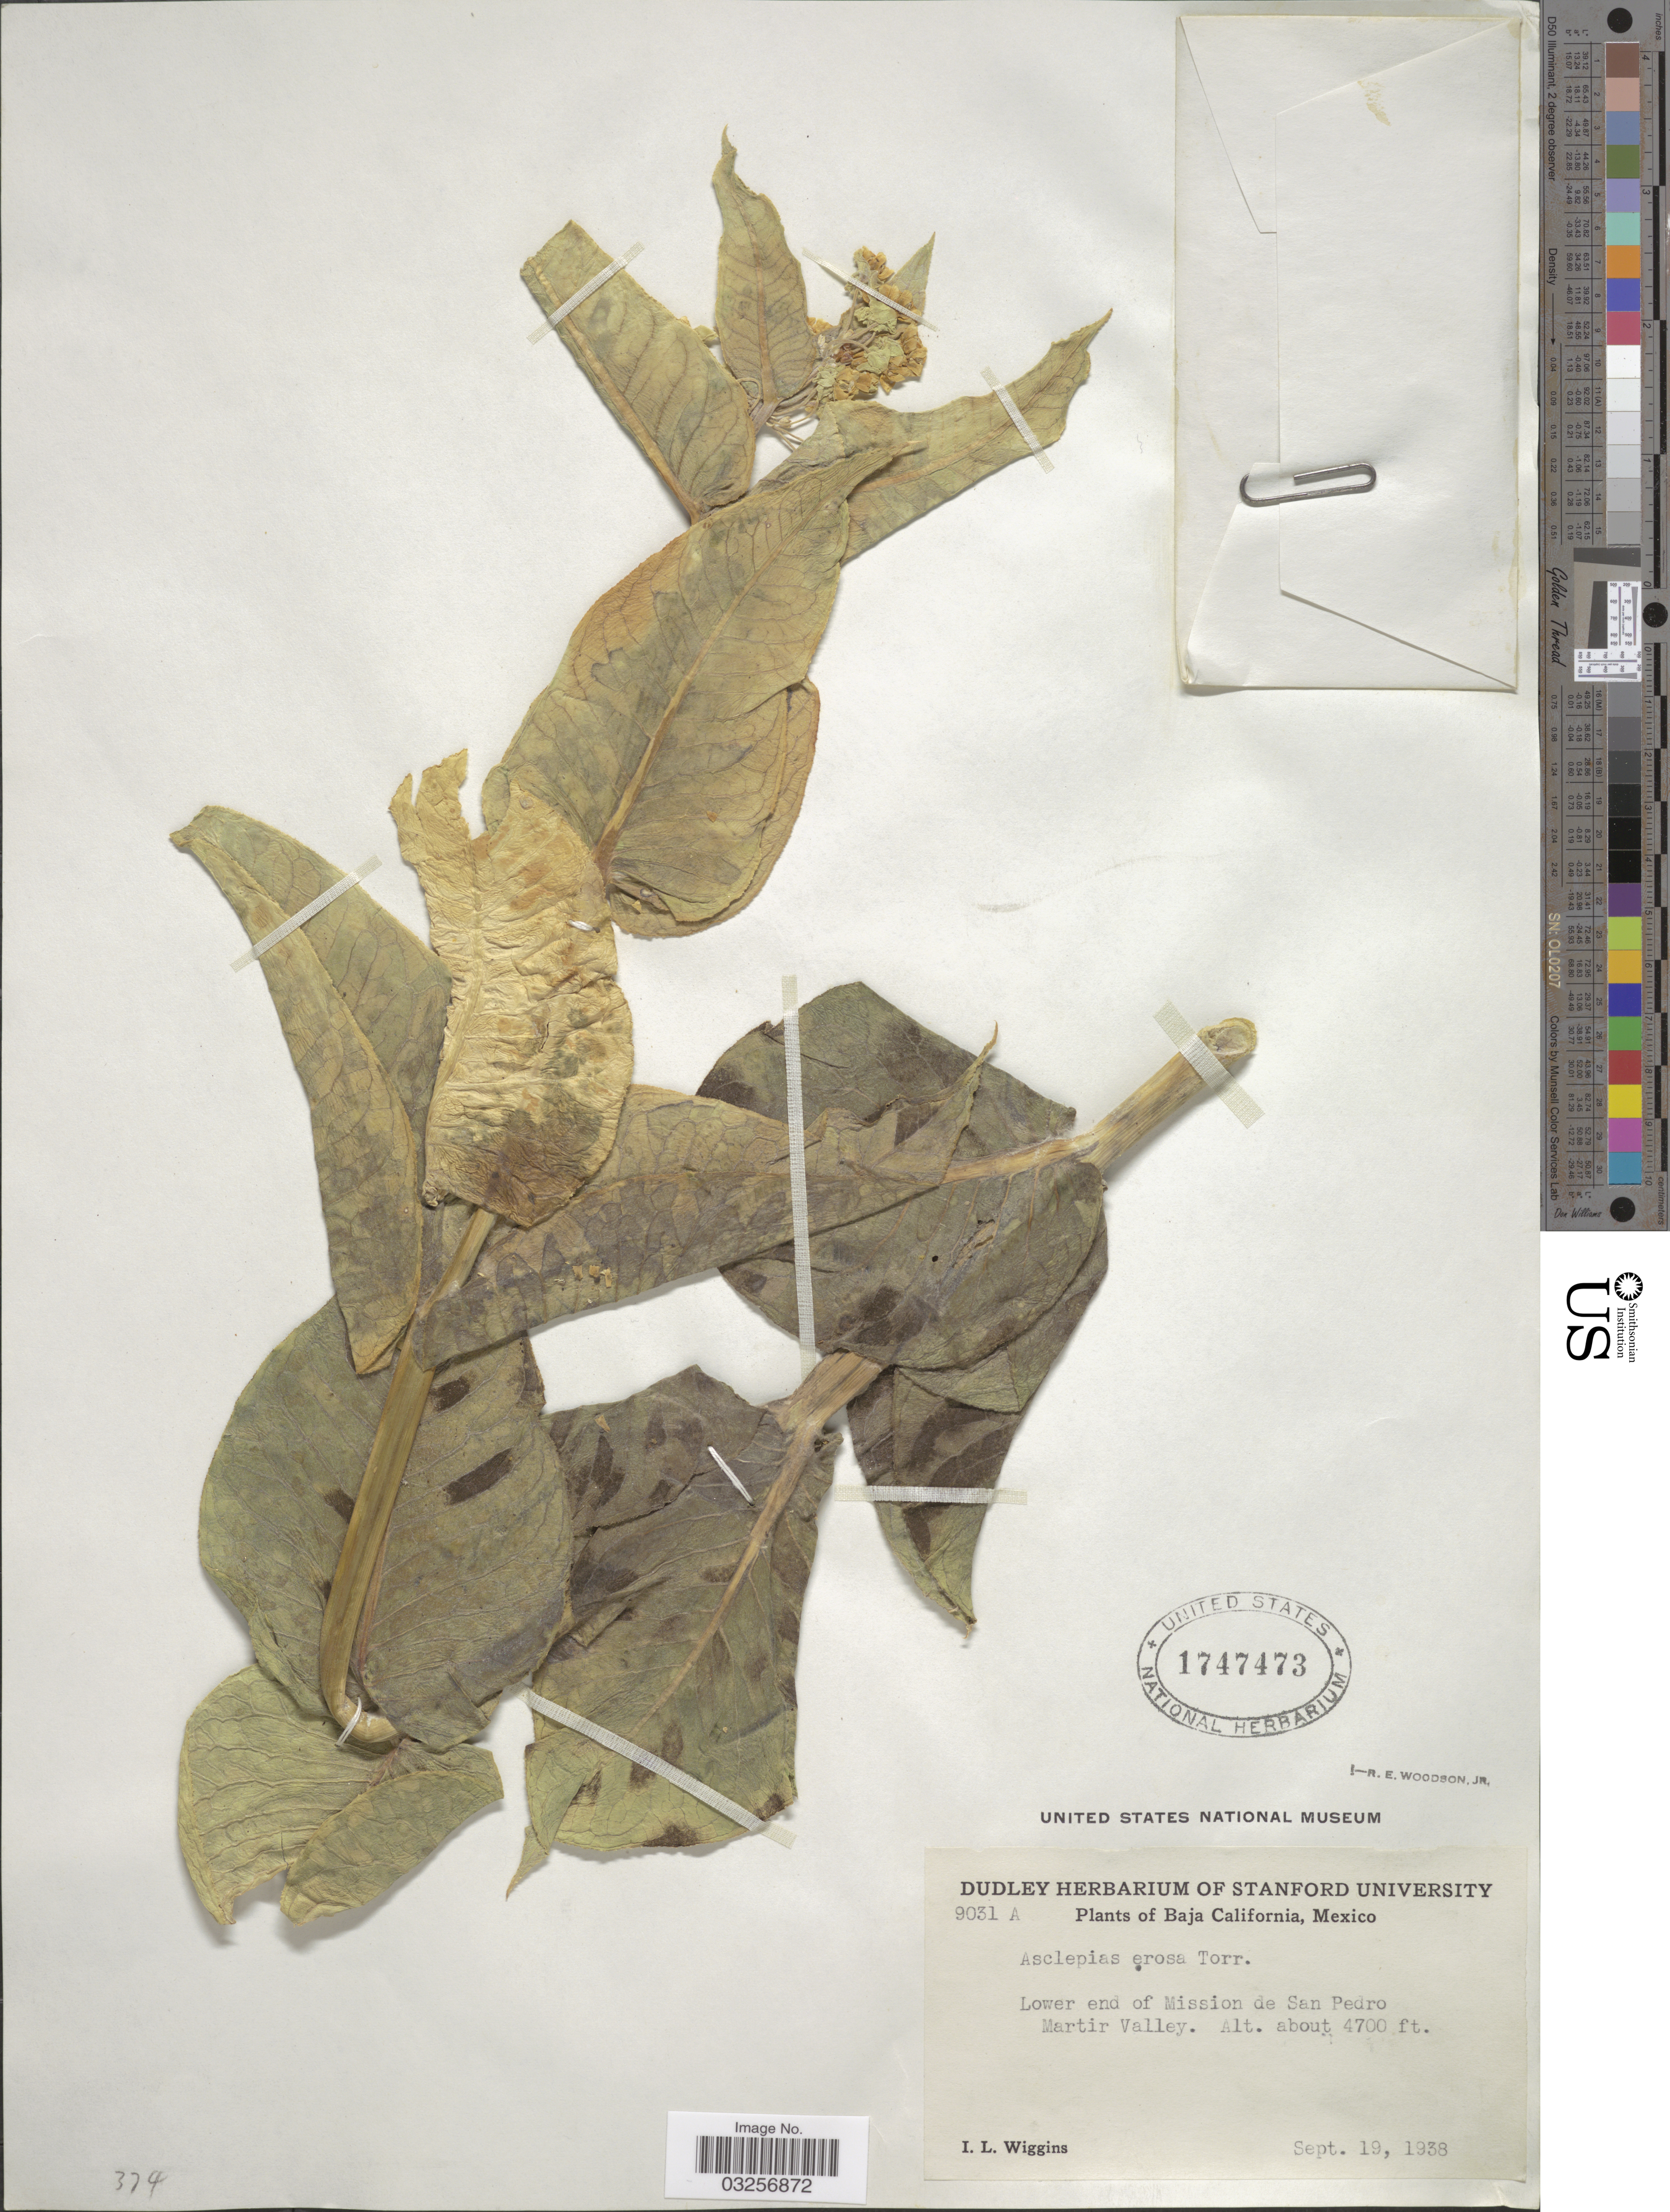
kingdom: Plantae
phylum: Tracheophyta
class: Magnoliopsida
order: Gentianales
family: Apocynaceae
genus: Asclepias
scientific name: Asclepias erosa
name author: Torr.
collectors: I. L. Wiggins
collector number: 9031A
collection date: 1938-09-19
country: Mexico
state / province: Baja California Sur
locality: Lower end of Mission de San Pedro Martir Valley.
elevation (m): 1433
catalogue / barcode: US 1747473